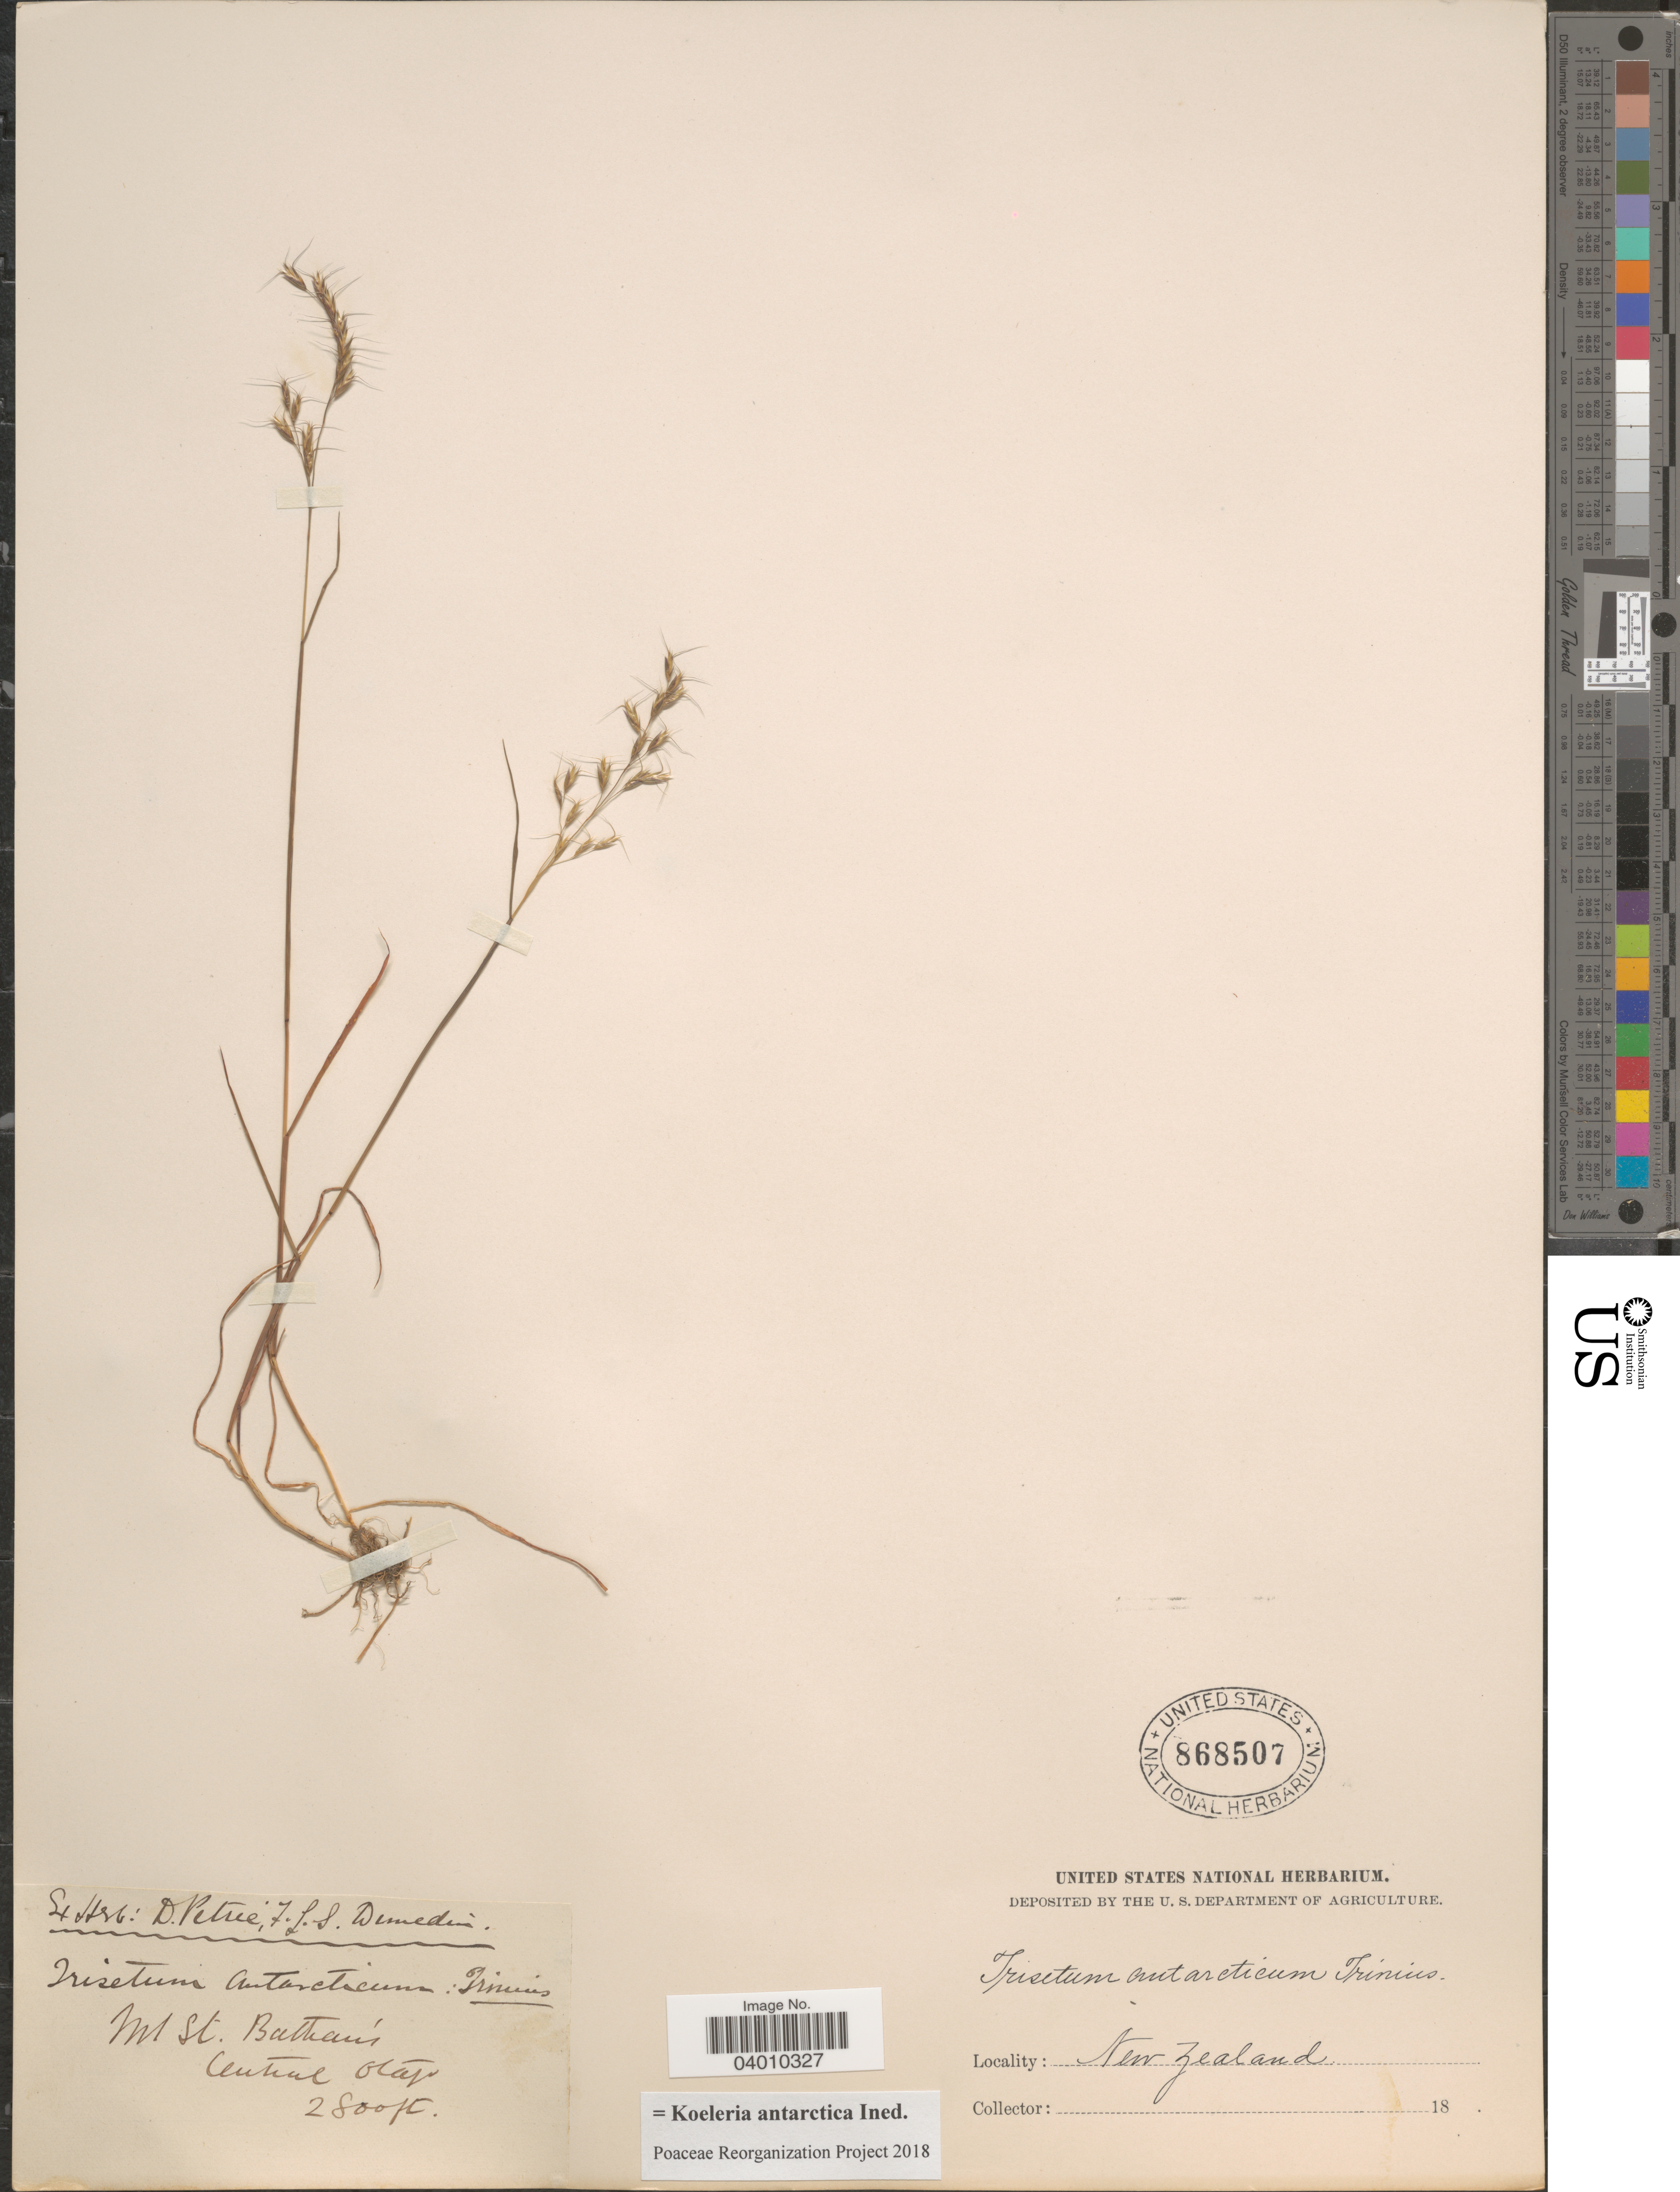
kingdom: Plantae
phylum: Tracheophyta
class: Liliopsida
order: Poales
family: Poaceae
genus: Koeleria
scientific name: Koeleria antarctica ined.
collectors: Ex Herb. D. Petrie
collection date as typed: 18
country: New Zealand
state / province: Otago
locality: Mt St. Bathan's. Central Otago.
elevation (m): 853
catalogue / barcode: US 868507